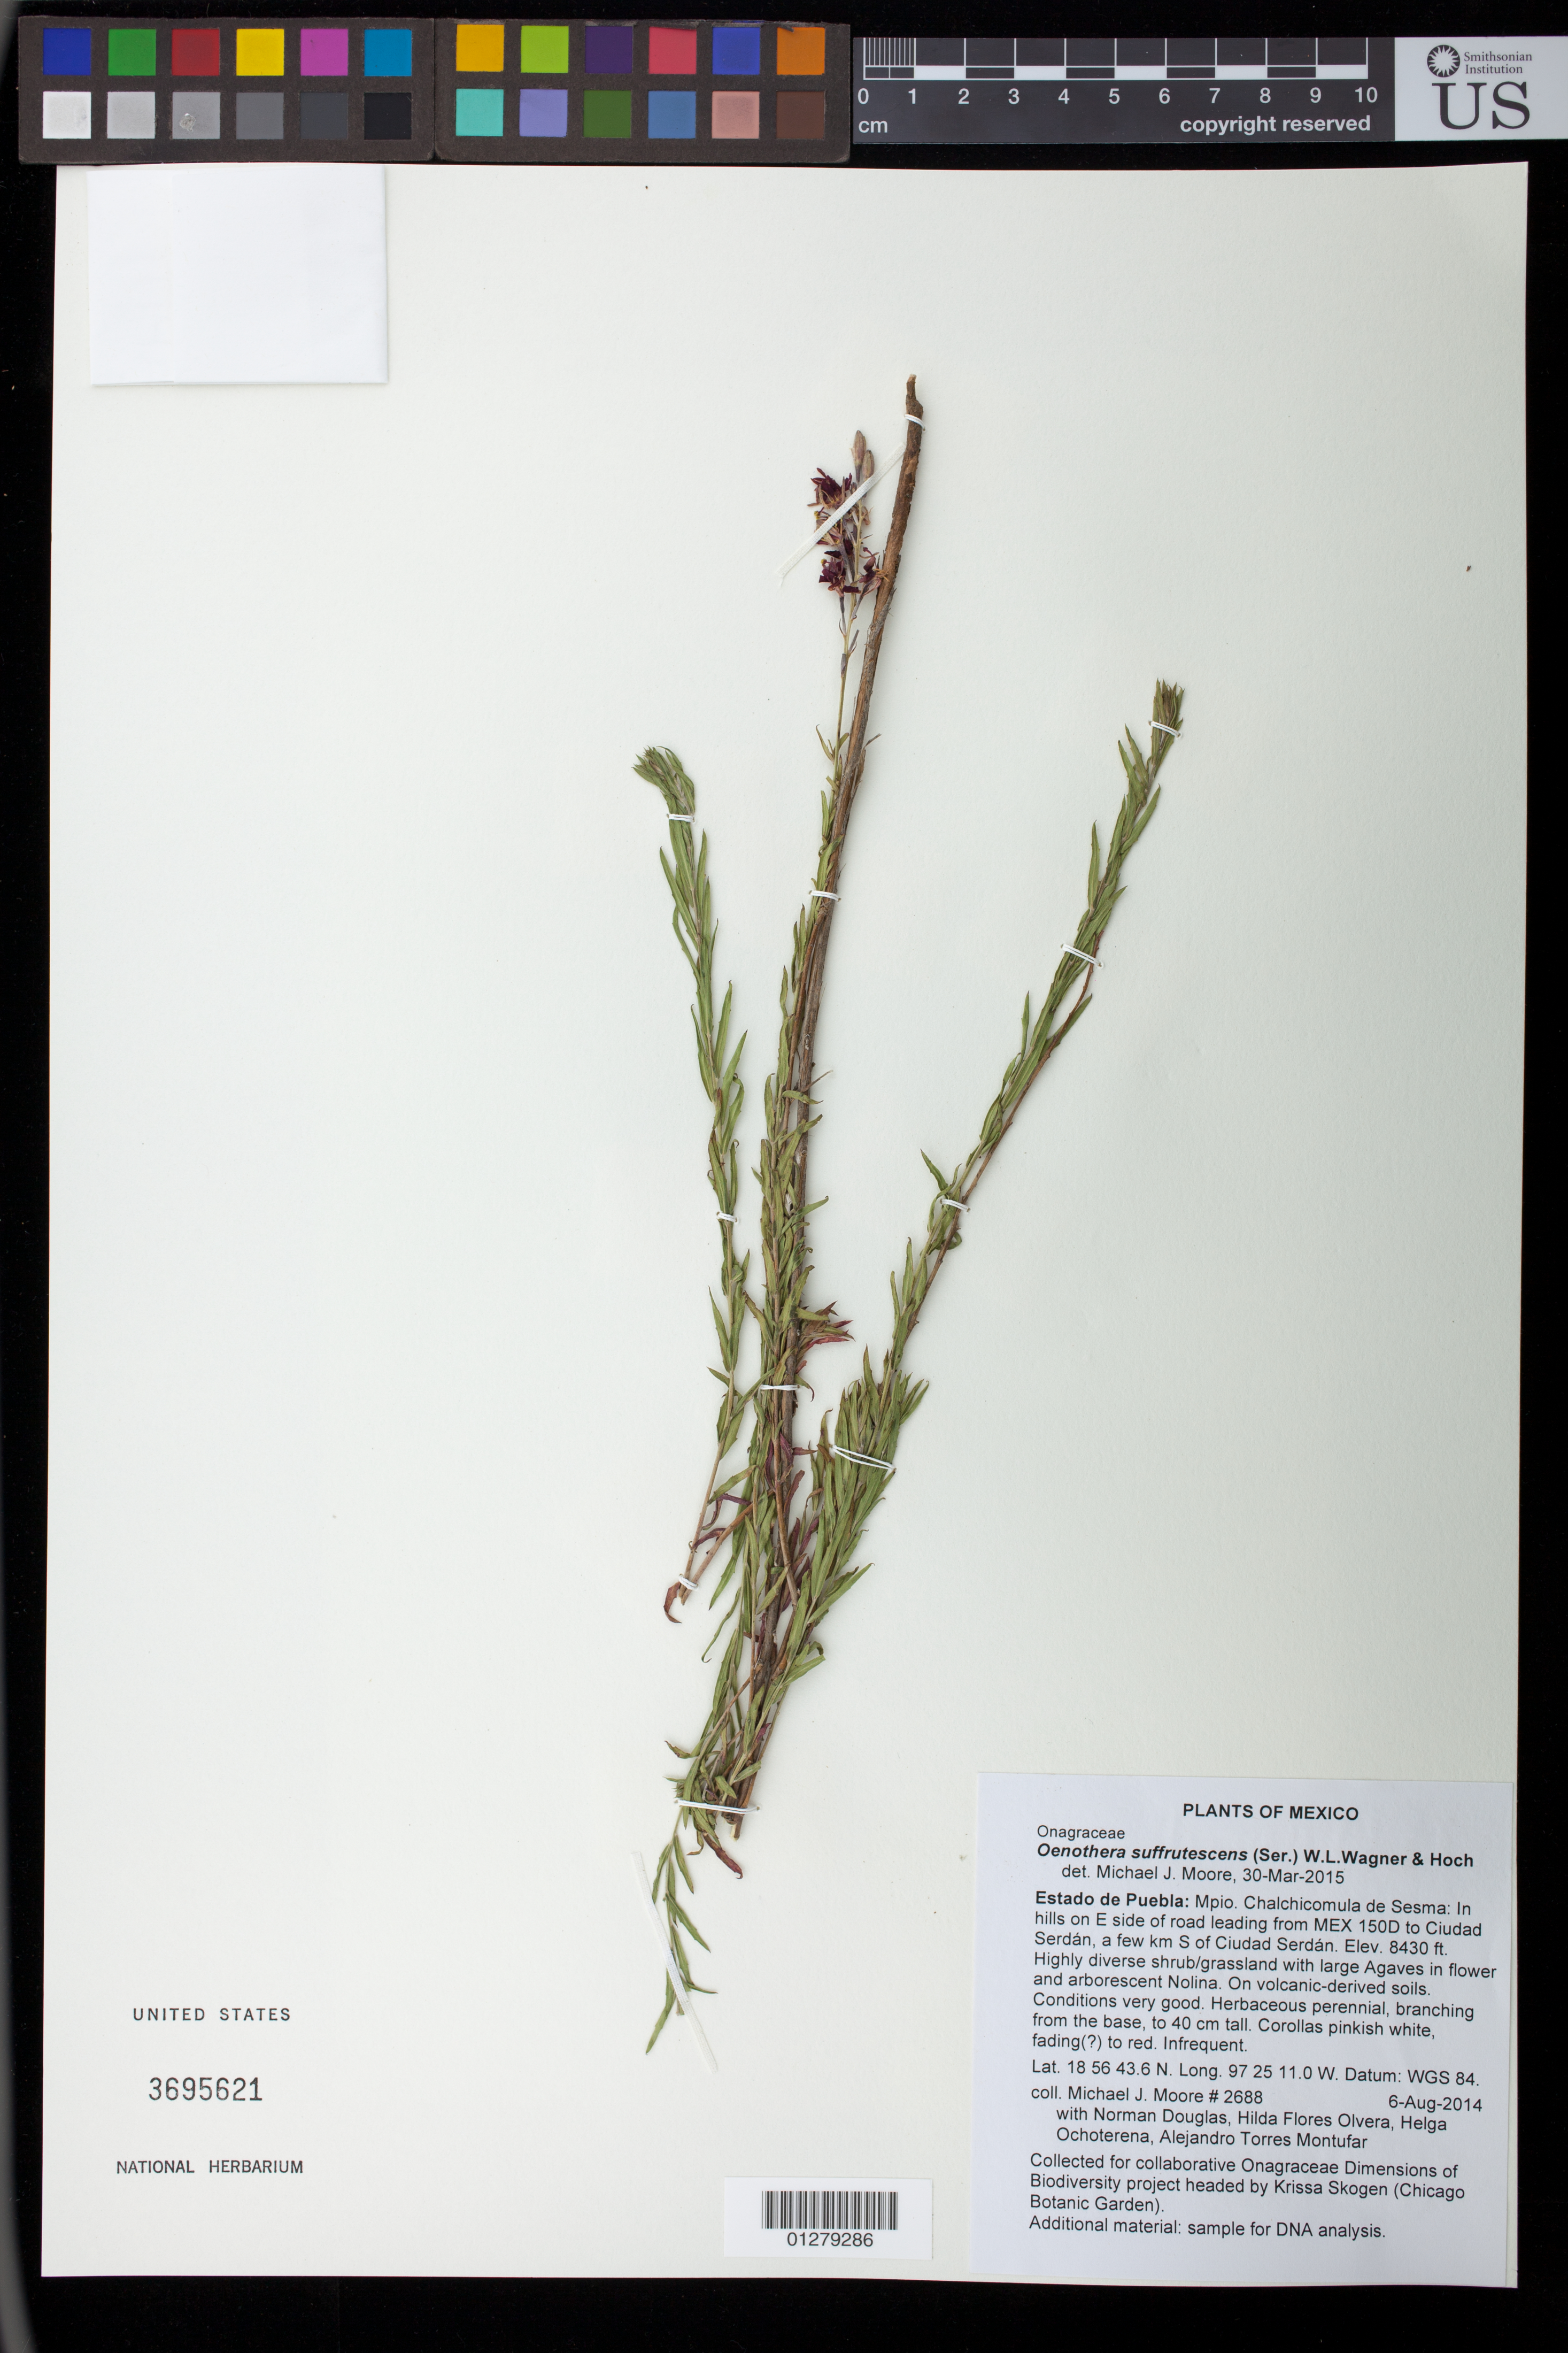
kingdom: Plantae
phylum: Tracheophyta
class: Magnoliopsida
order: Myrtales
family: Onagraceae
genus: Oenothera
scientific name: Oenothera suffrutescens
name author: (Ser.) W.L. Wagner & Hoch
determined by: Moore, M. J., Associate Professor (OC), Oberlin College (UNITED STATES)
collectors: M. J. Moore, N. Douglas, H. Flores Olvera, H. Ochoterena-B. & A. Torres-M.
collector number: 2688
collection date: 2014-08-06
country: Mexico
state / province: Puebla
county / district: Chalchicomula de Sesma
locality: In hills on E side of road leading from MEX 150D to Ciudad Serdan, a few km S of Ciudad Serdan.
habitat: Highly diverse shrub/grassland with large Agaves in flower and arborescent Nolina. On volcanic-derived soils. Conditions very good.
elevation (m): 2569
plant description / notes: Collected for collaborative Onagraceae Dimensions of Biodiversity project headed by Krissa Skogen (Chicago Botanic Garden).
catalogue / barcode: US 3695621